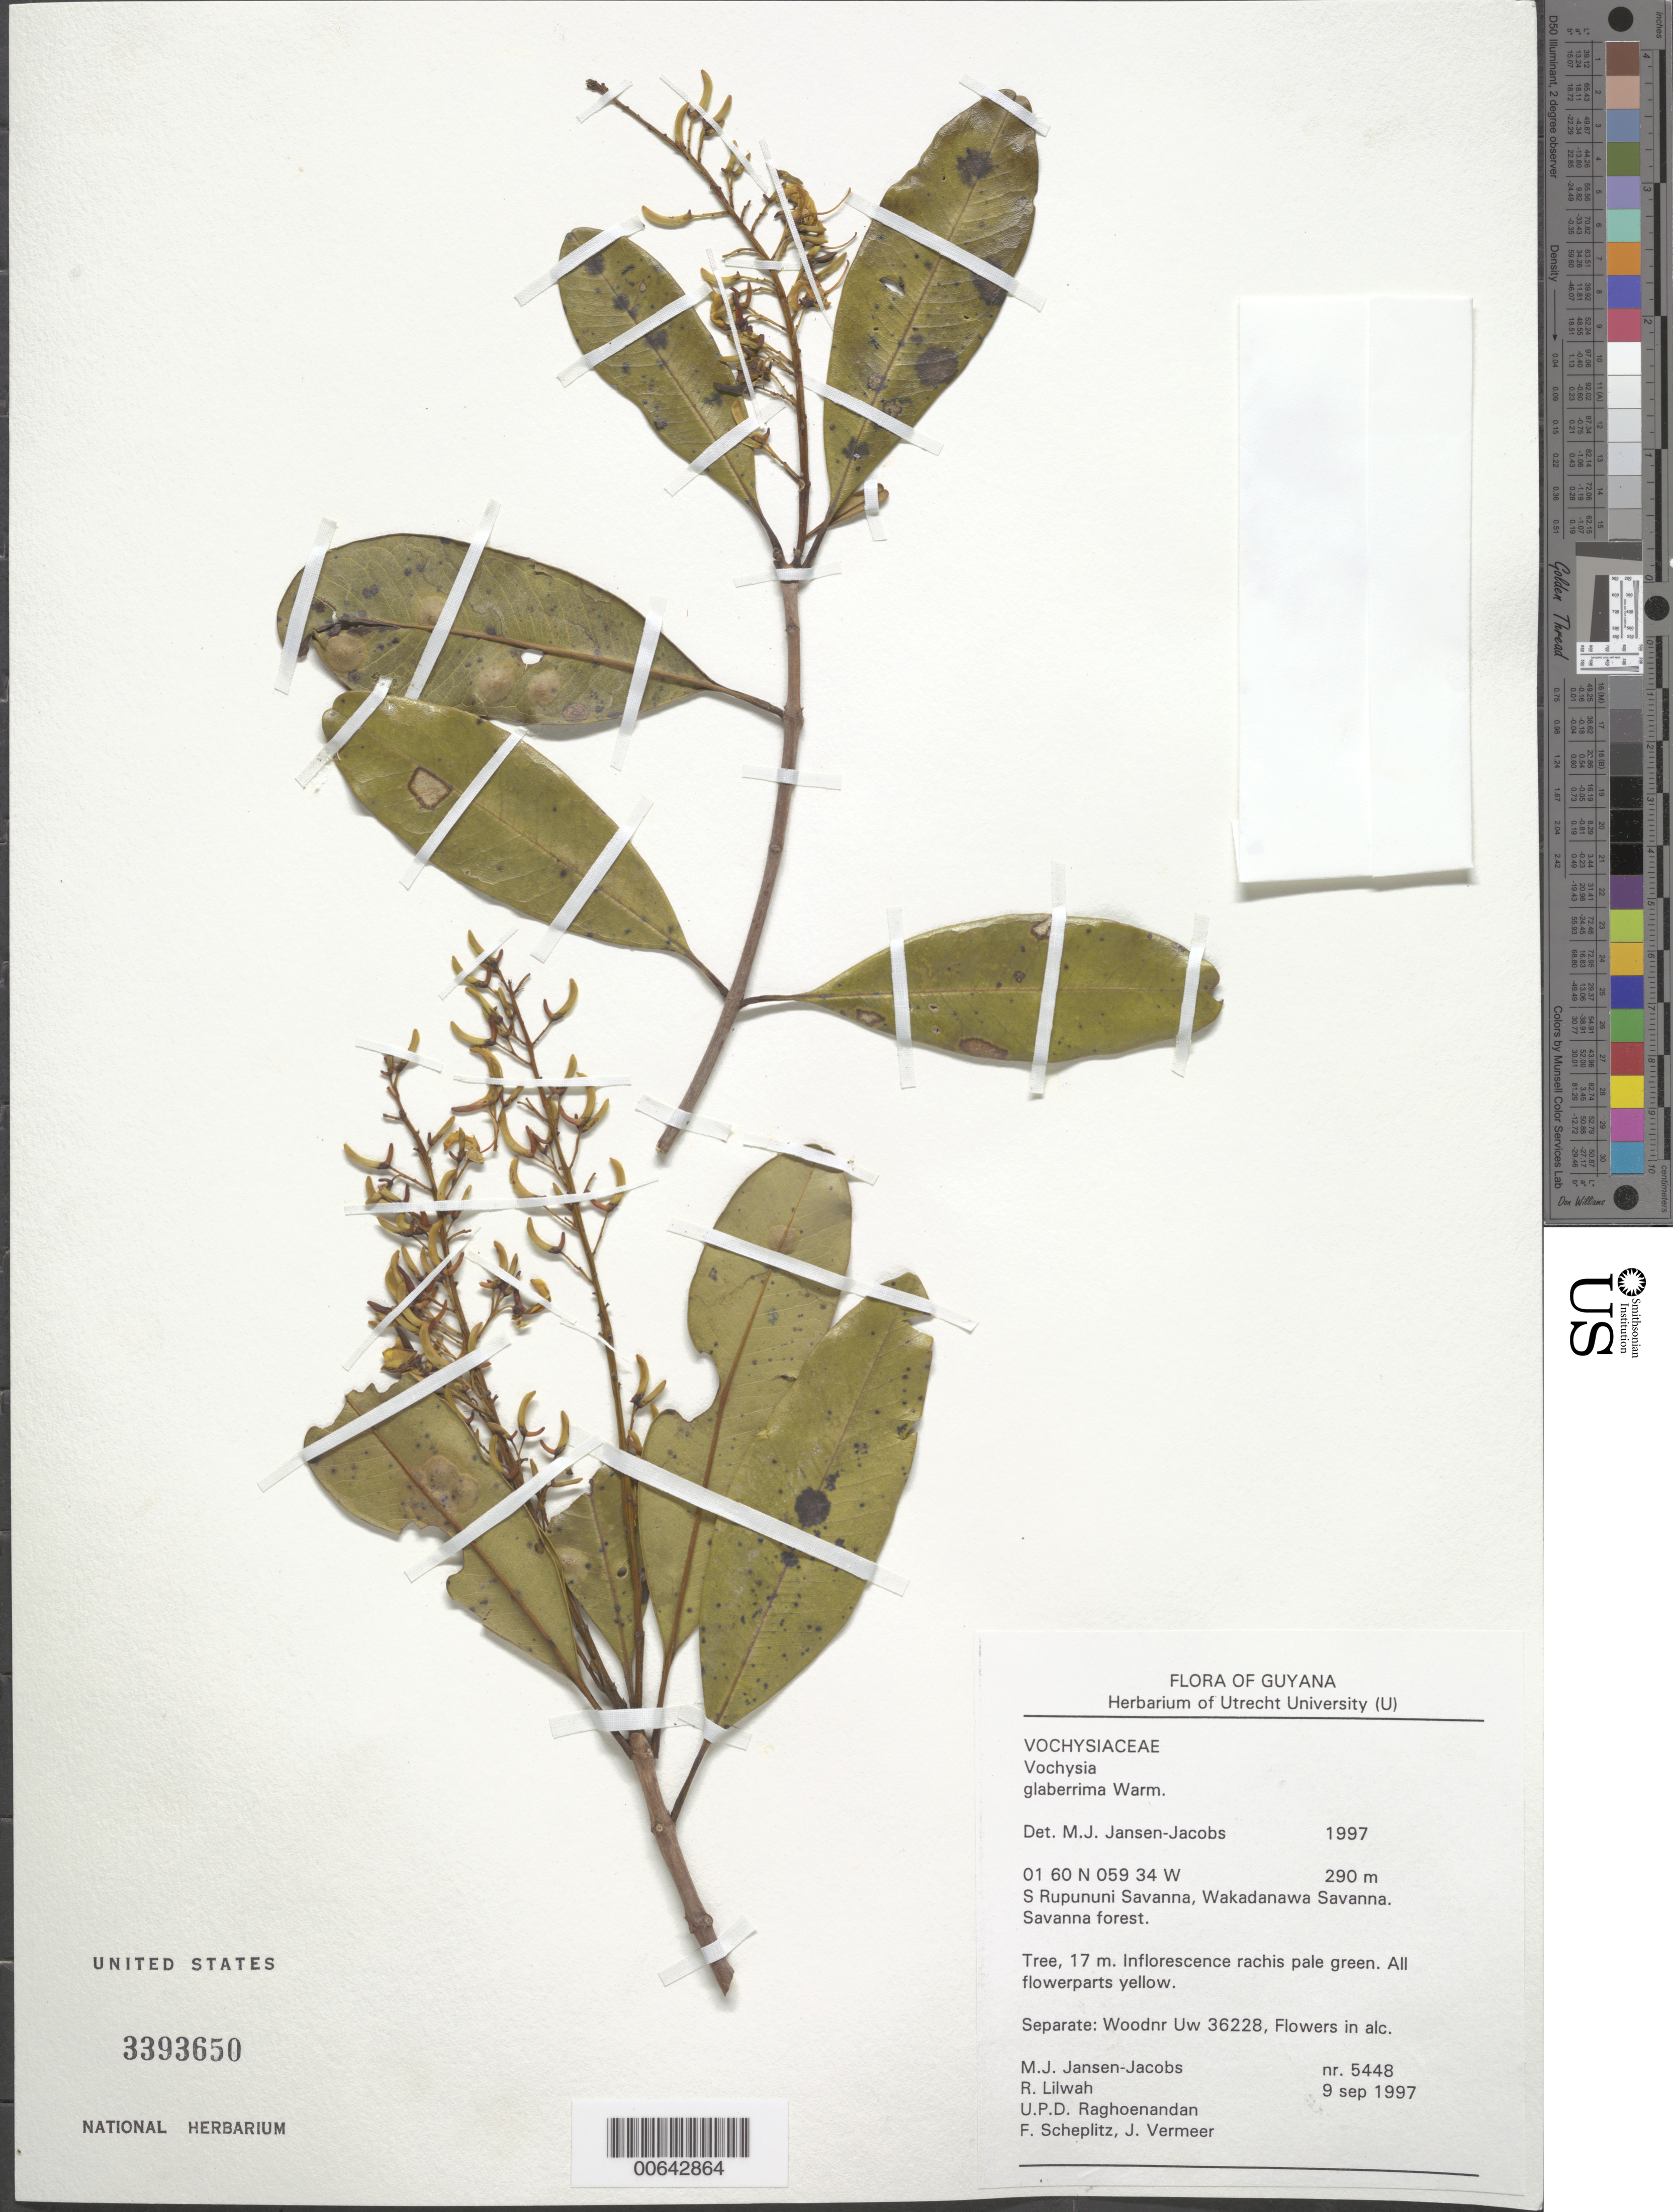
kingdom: Plantae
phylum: Tracheophyta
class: Magnoliopsida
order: Myrtales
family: Vochysiaceae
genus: Vochysia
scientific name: Vochysia glaberrima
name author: Warm.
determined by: Jansen-Jacobs, M. J., (U), Nationaal Herbarium Nederland, Utrecht University branch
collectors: M. J. Jansen-Jacobs, R. Lilwah, U. Raghoenandan, F. Scheplitz & J. Vermeer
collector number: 5448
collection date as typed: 9-Sep-97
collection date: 1997-09-09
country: Guyana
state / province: U. Takutu-U. Essequibo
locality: S. Rupununi savanna, Wakadanawa Savanna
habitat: Savanna forest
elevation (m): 290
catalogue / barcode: US 3393650